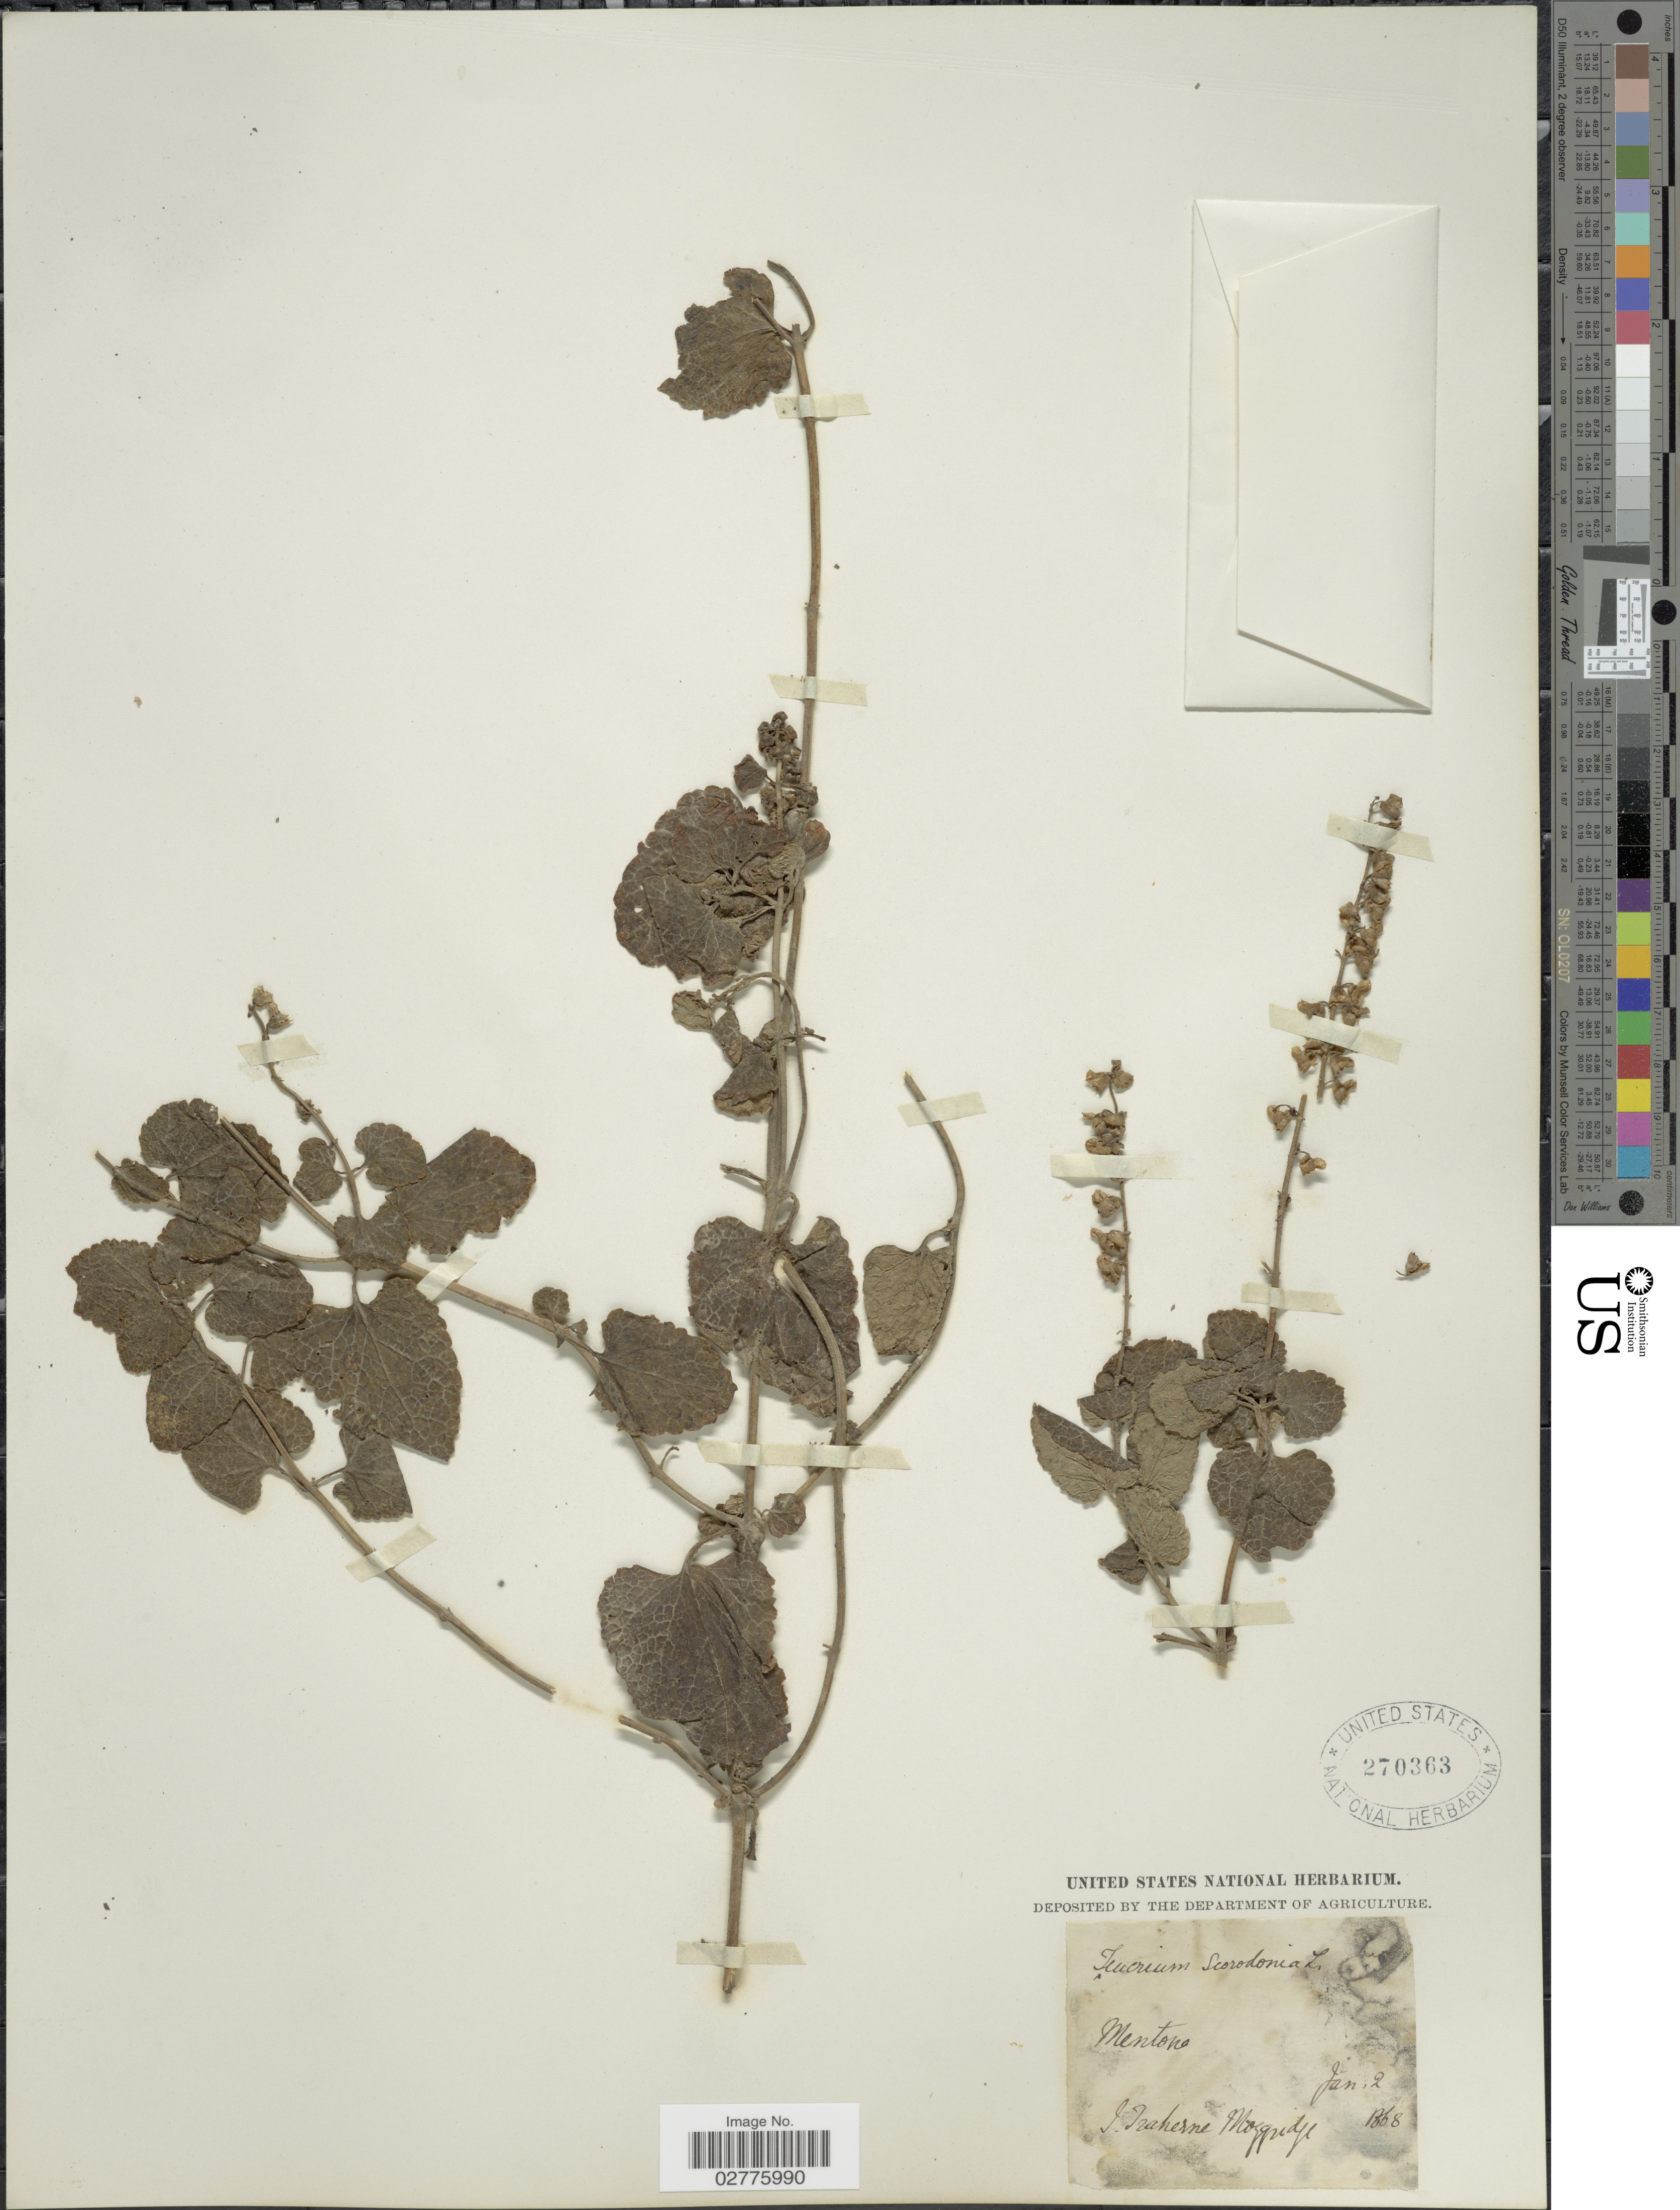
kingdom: Plantae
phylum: Tracheophyta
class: Magnoliopsida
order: Lamiales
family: Lamiaceae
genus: Teucrium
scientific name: Teucrium scorodonia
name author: L.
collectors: J. T. Moggridge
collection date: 1868-01-02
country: France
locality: Mentone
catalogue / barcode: US 270363